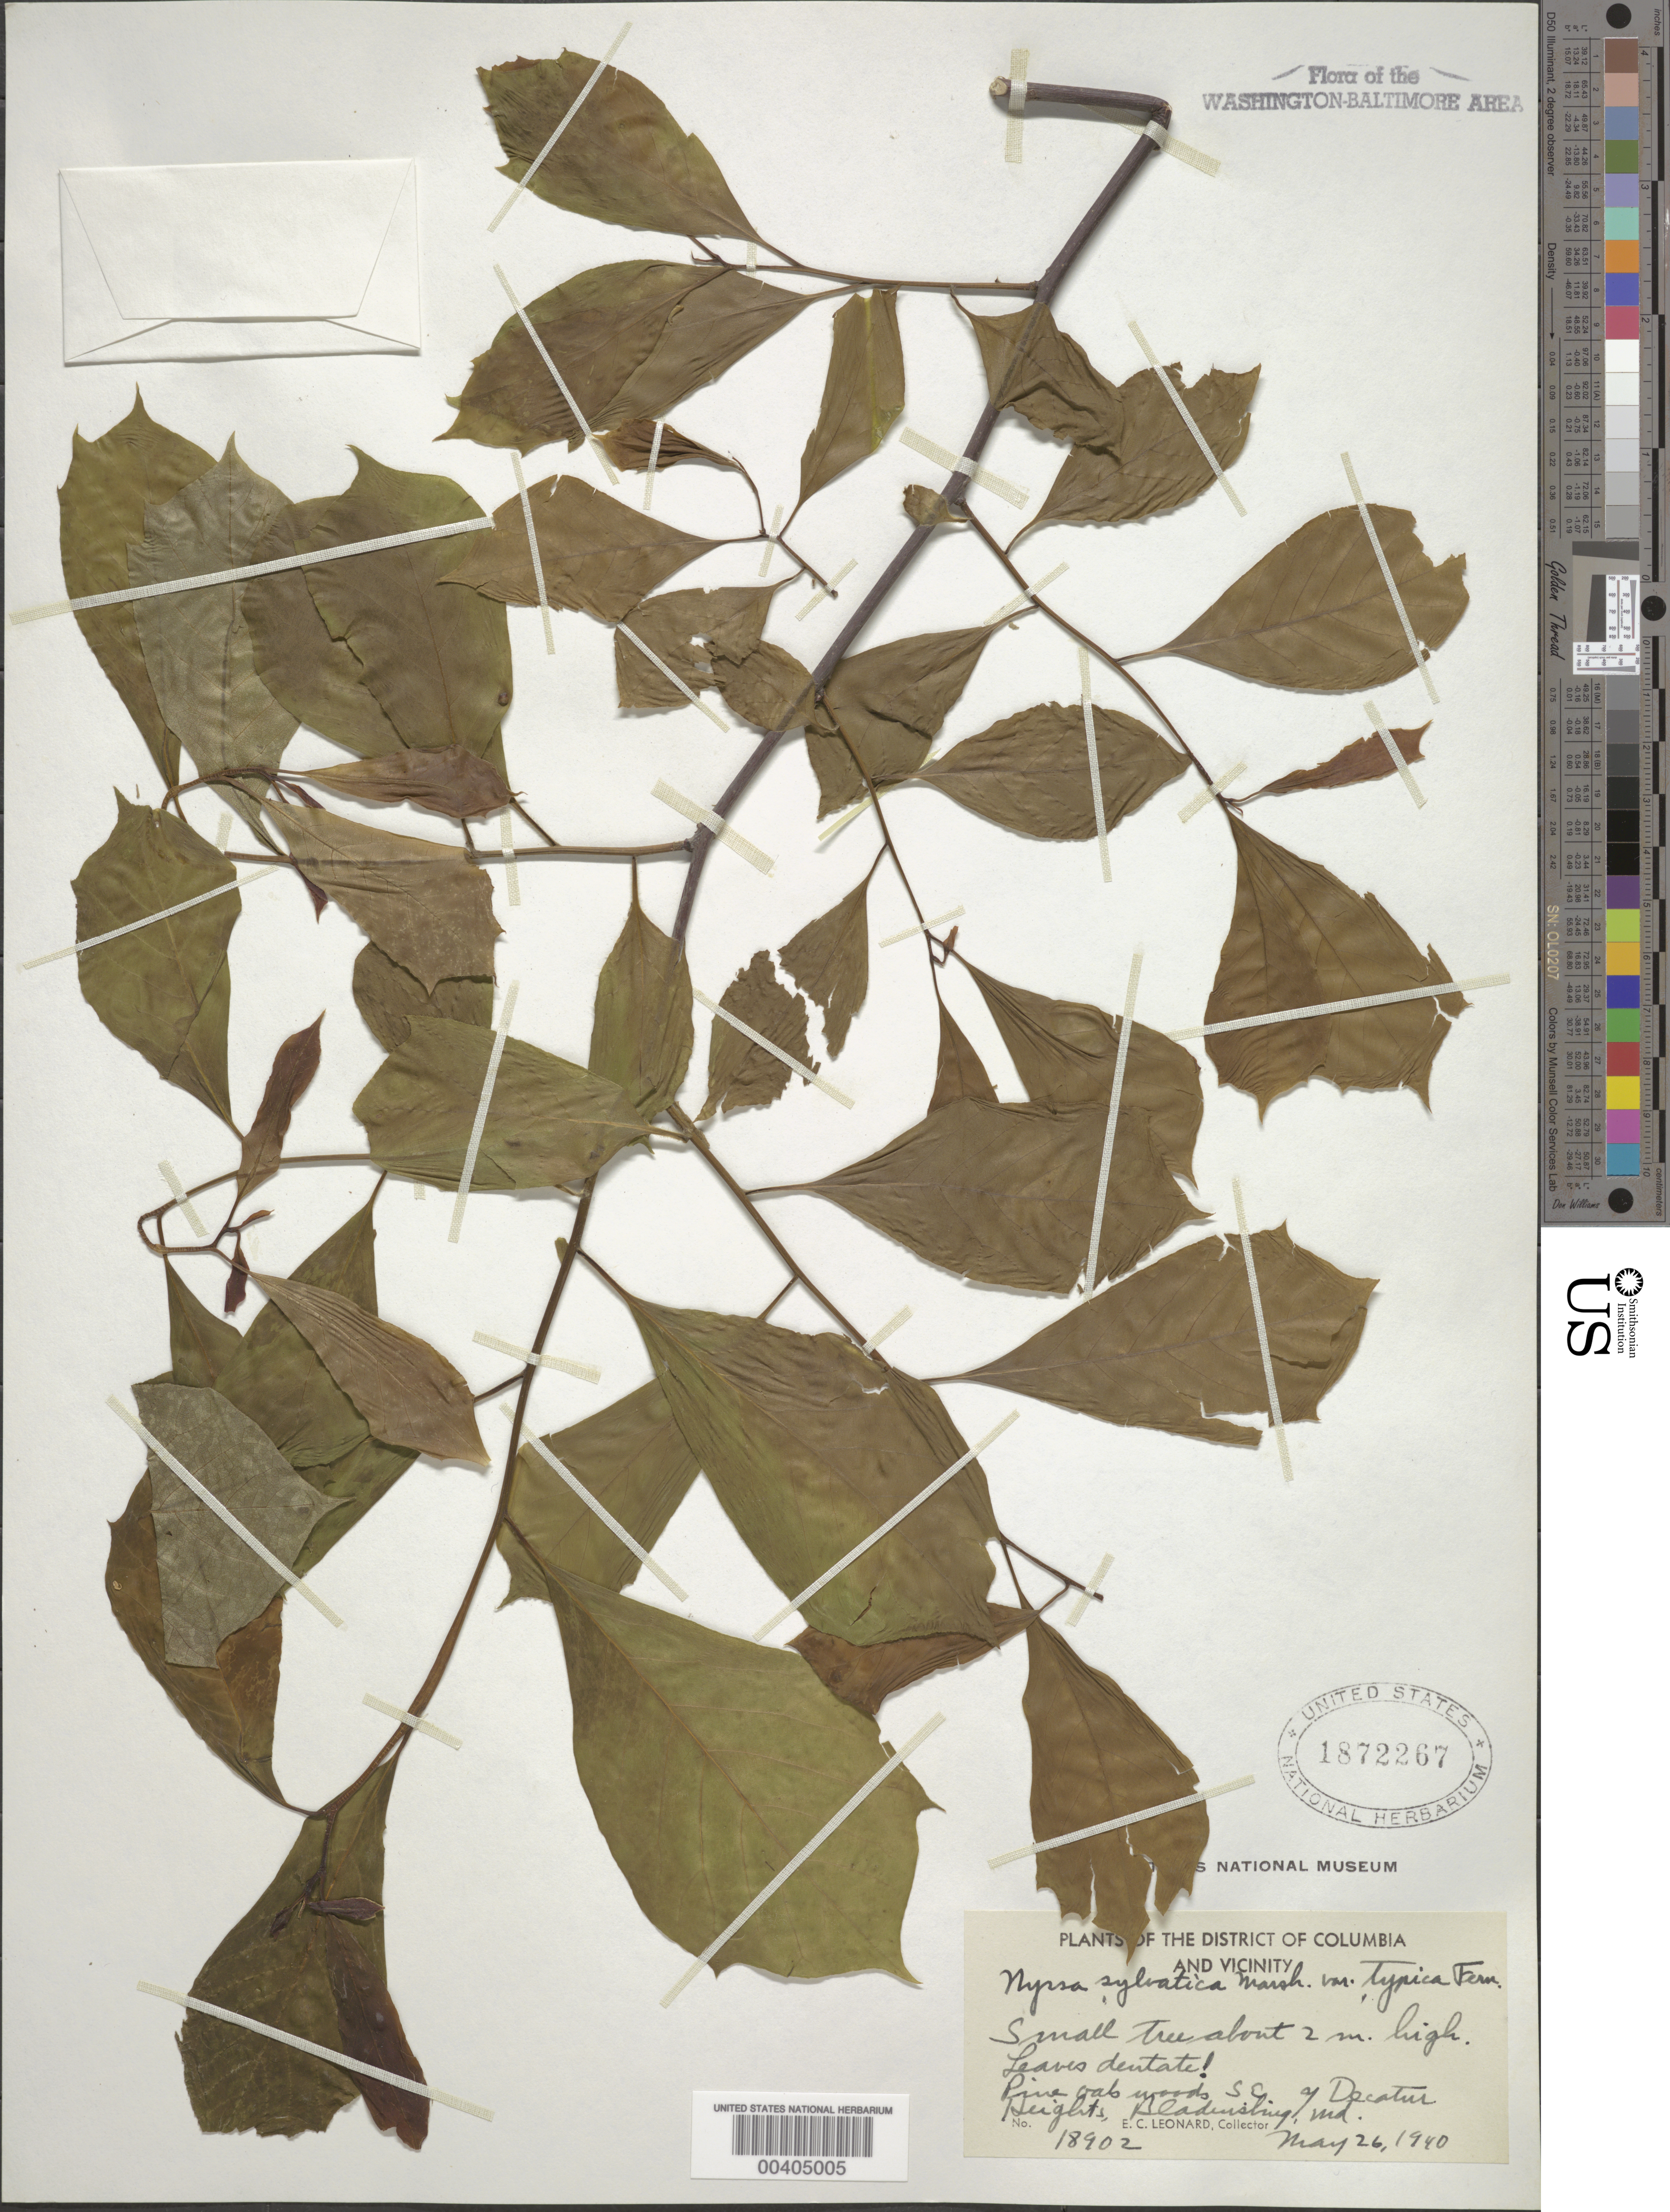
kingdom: Plantae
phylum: Tracheophyta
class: Magnoliopsida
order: Cornales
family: Nyssaceae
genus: Nyssa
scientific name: Nyssa sylvatica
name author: Marshall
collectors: E. C. Leonard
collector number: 18902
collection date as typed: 26 May 1940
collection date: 1940-05-26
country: United States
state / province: Maryland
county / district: Prince George's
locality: SE of Decatur Heights, Bladensburg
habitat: Pine oak woods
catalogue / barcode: US 1872267